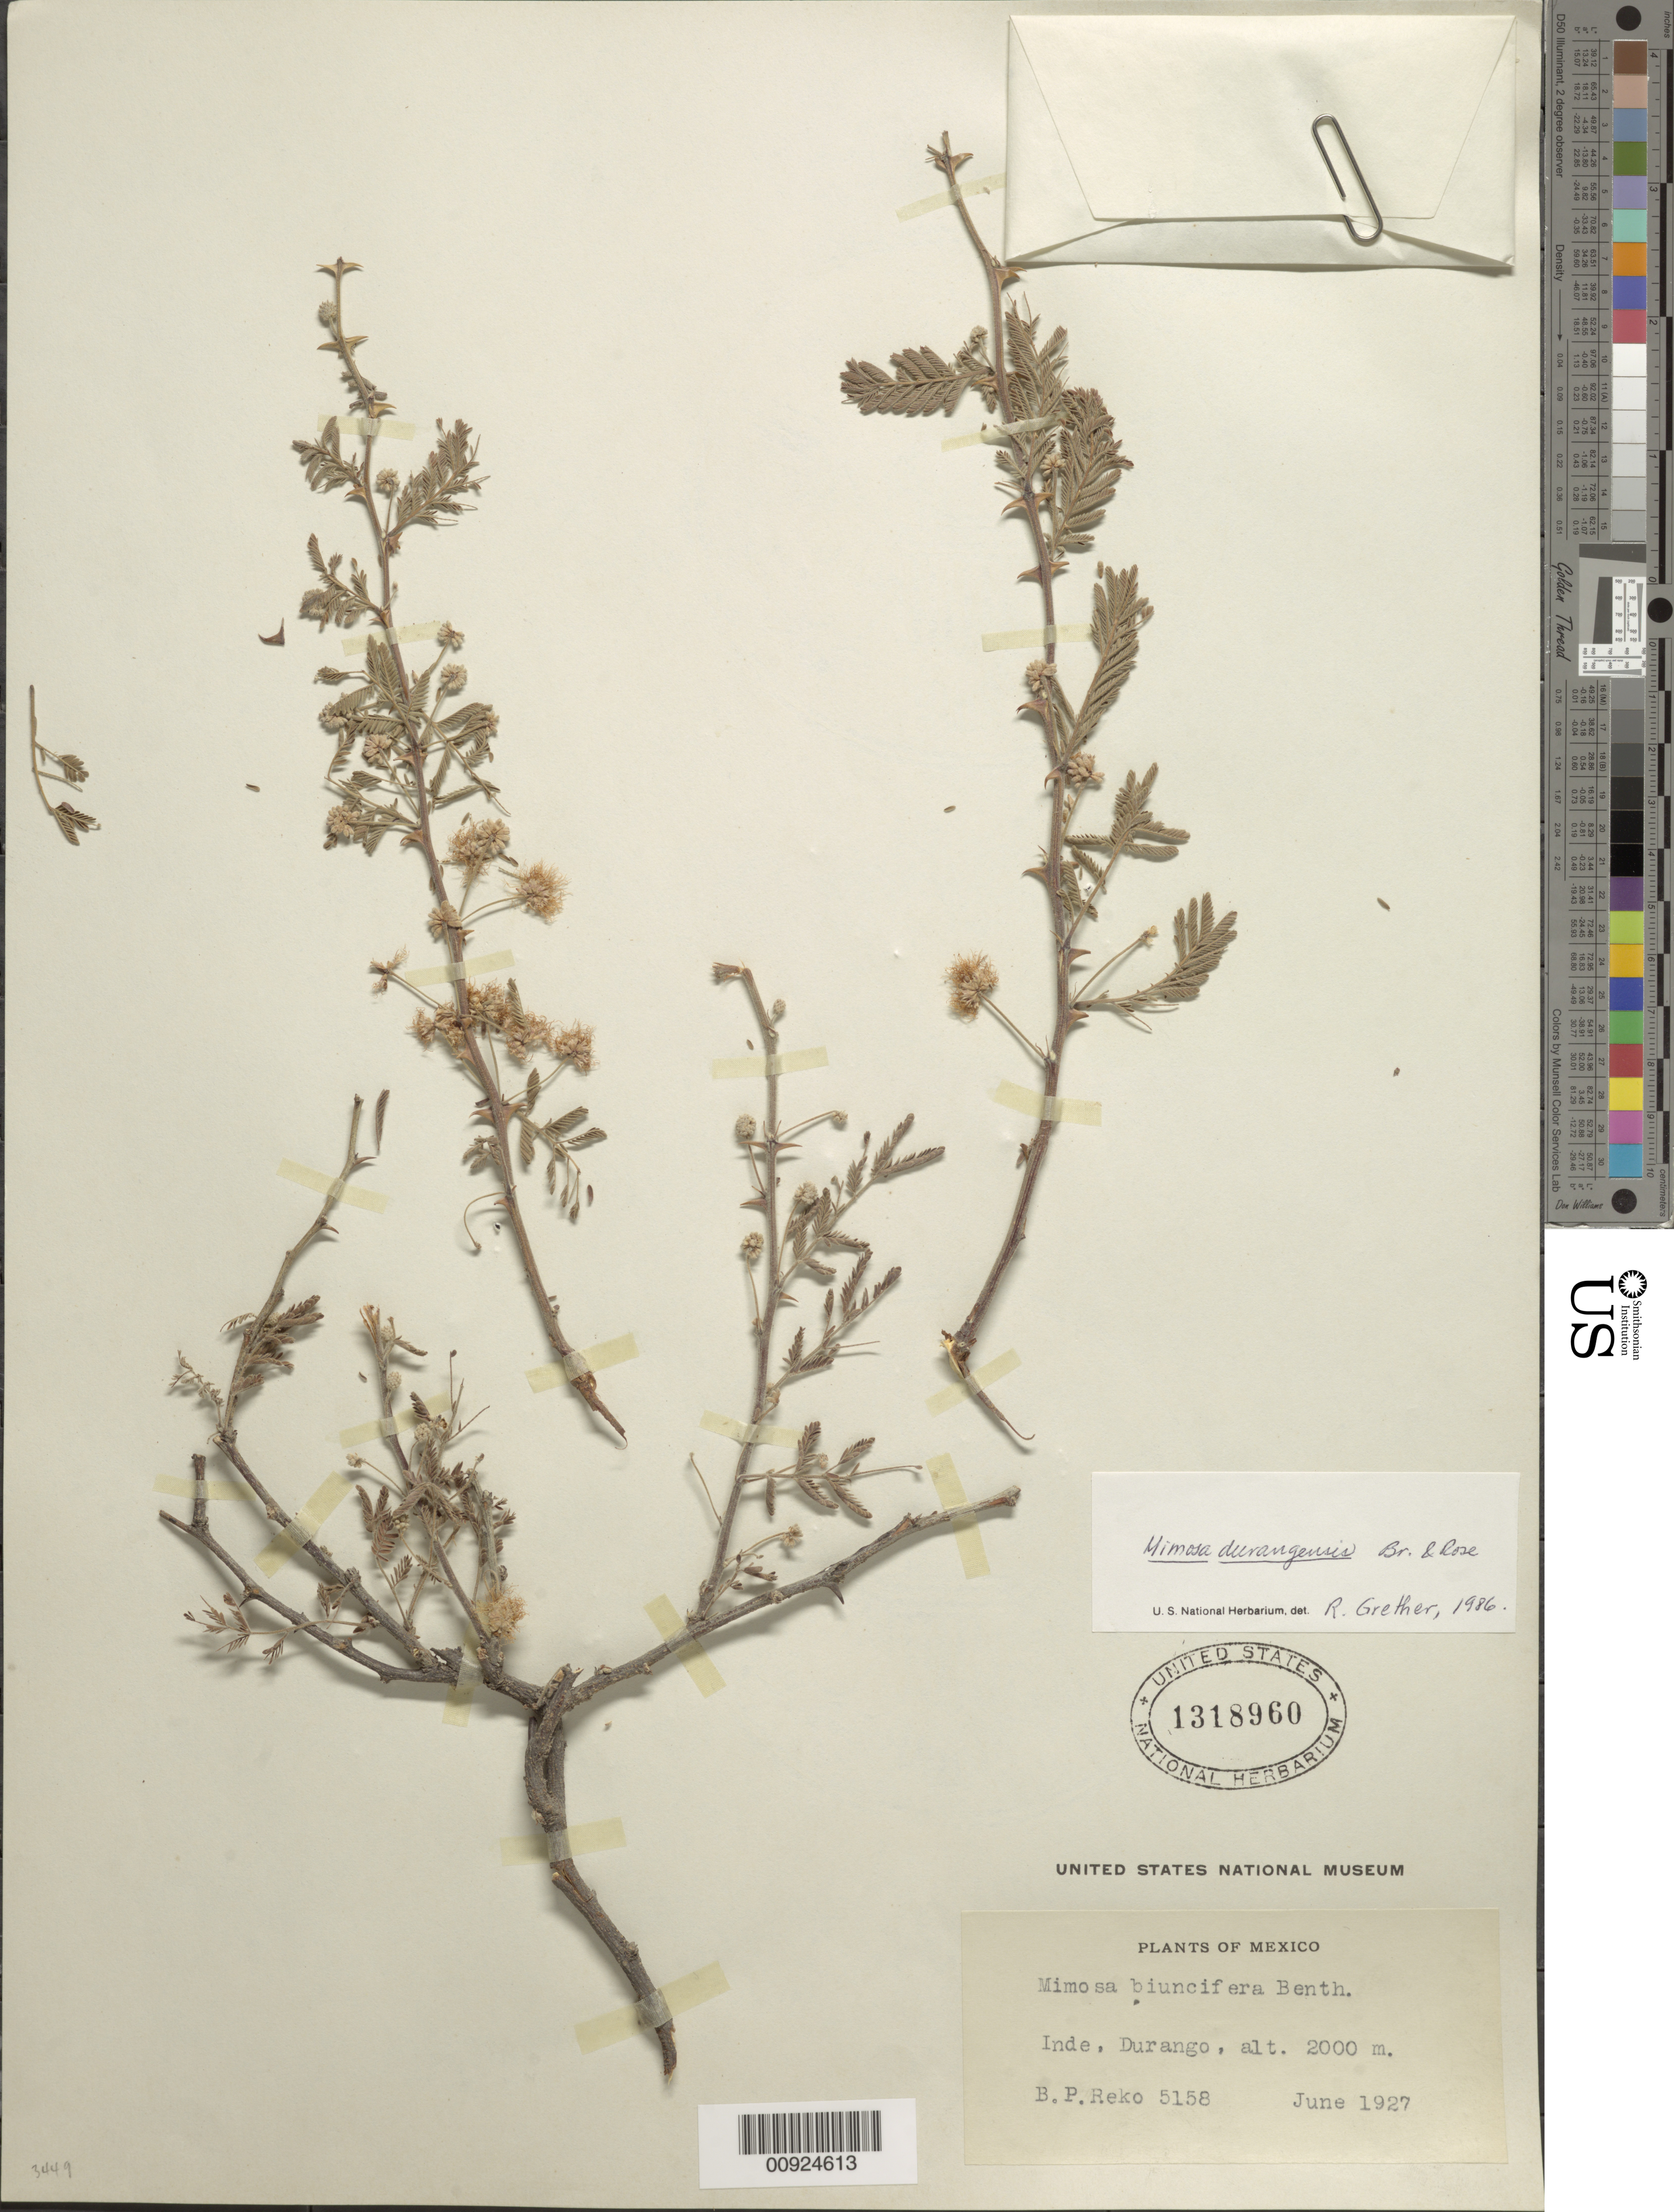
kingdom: Plantae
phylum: Tracheophyta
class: Magnoliopsida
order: Fabales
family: Fabaceae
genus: Mimosa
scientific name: Mimosa durangensis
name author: Britton & Rose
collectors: B. P. Reko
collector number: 5158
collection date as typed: Jun 1927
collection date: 1927-06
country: Mexico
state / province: Durango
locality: Inde, Durango.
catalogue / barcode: US 1318960